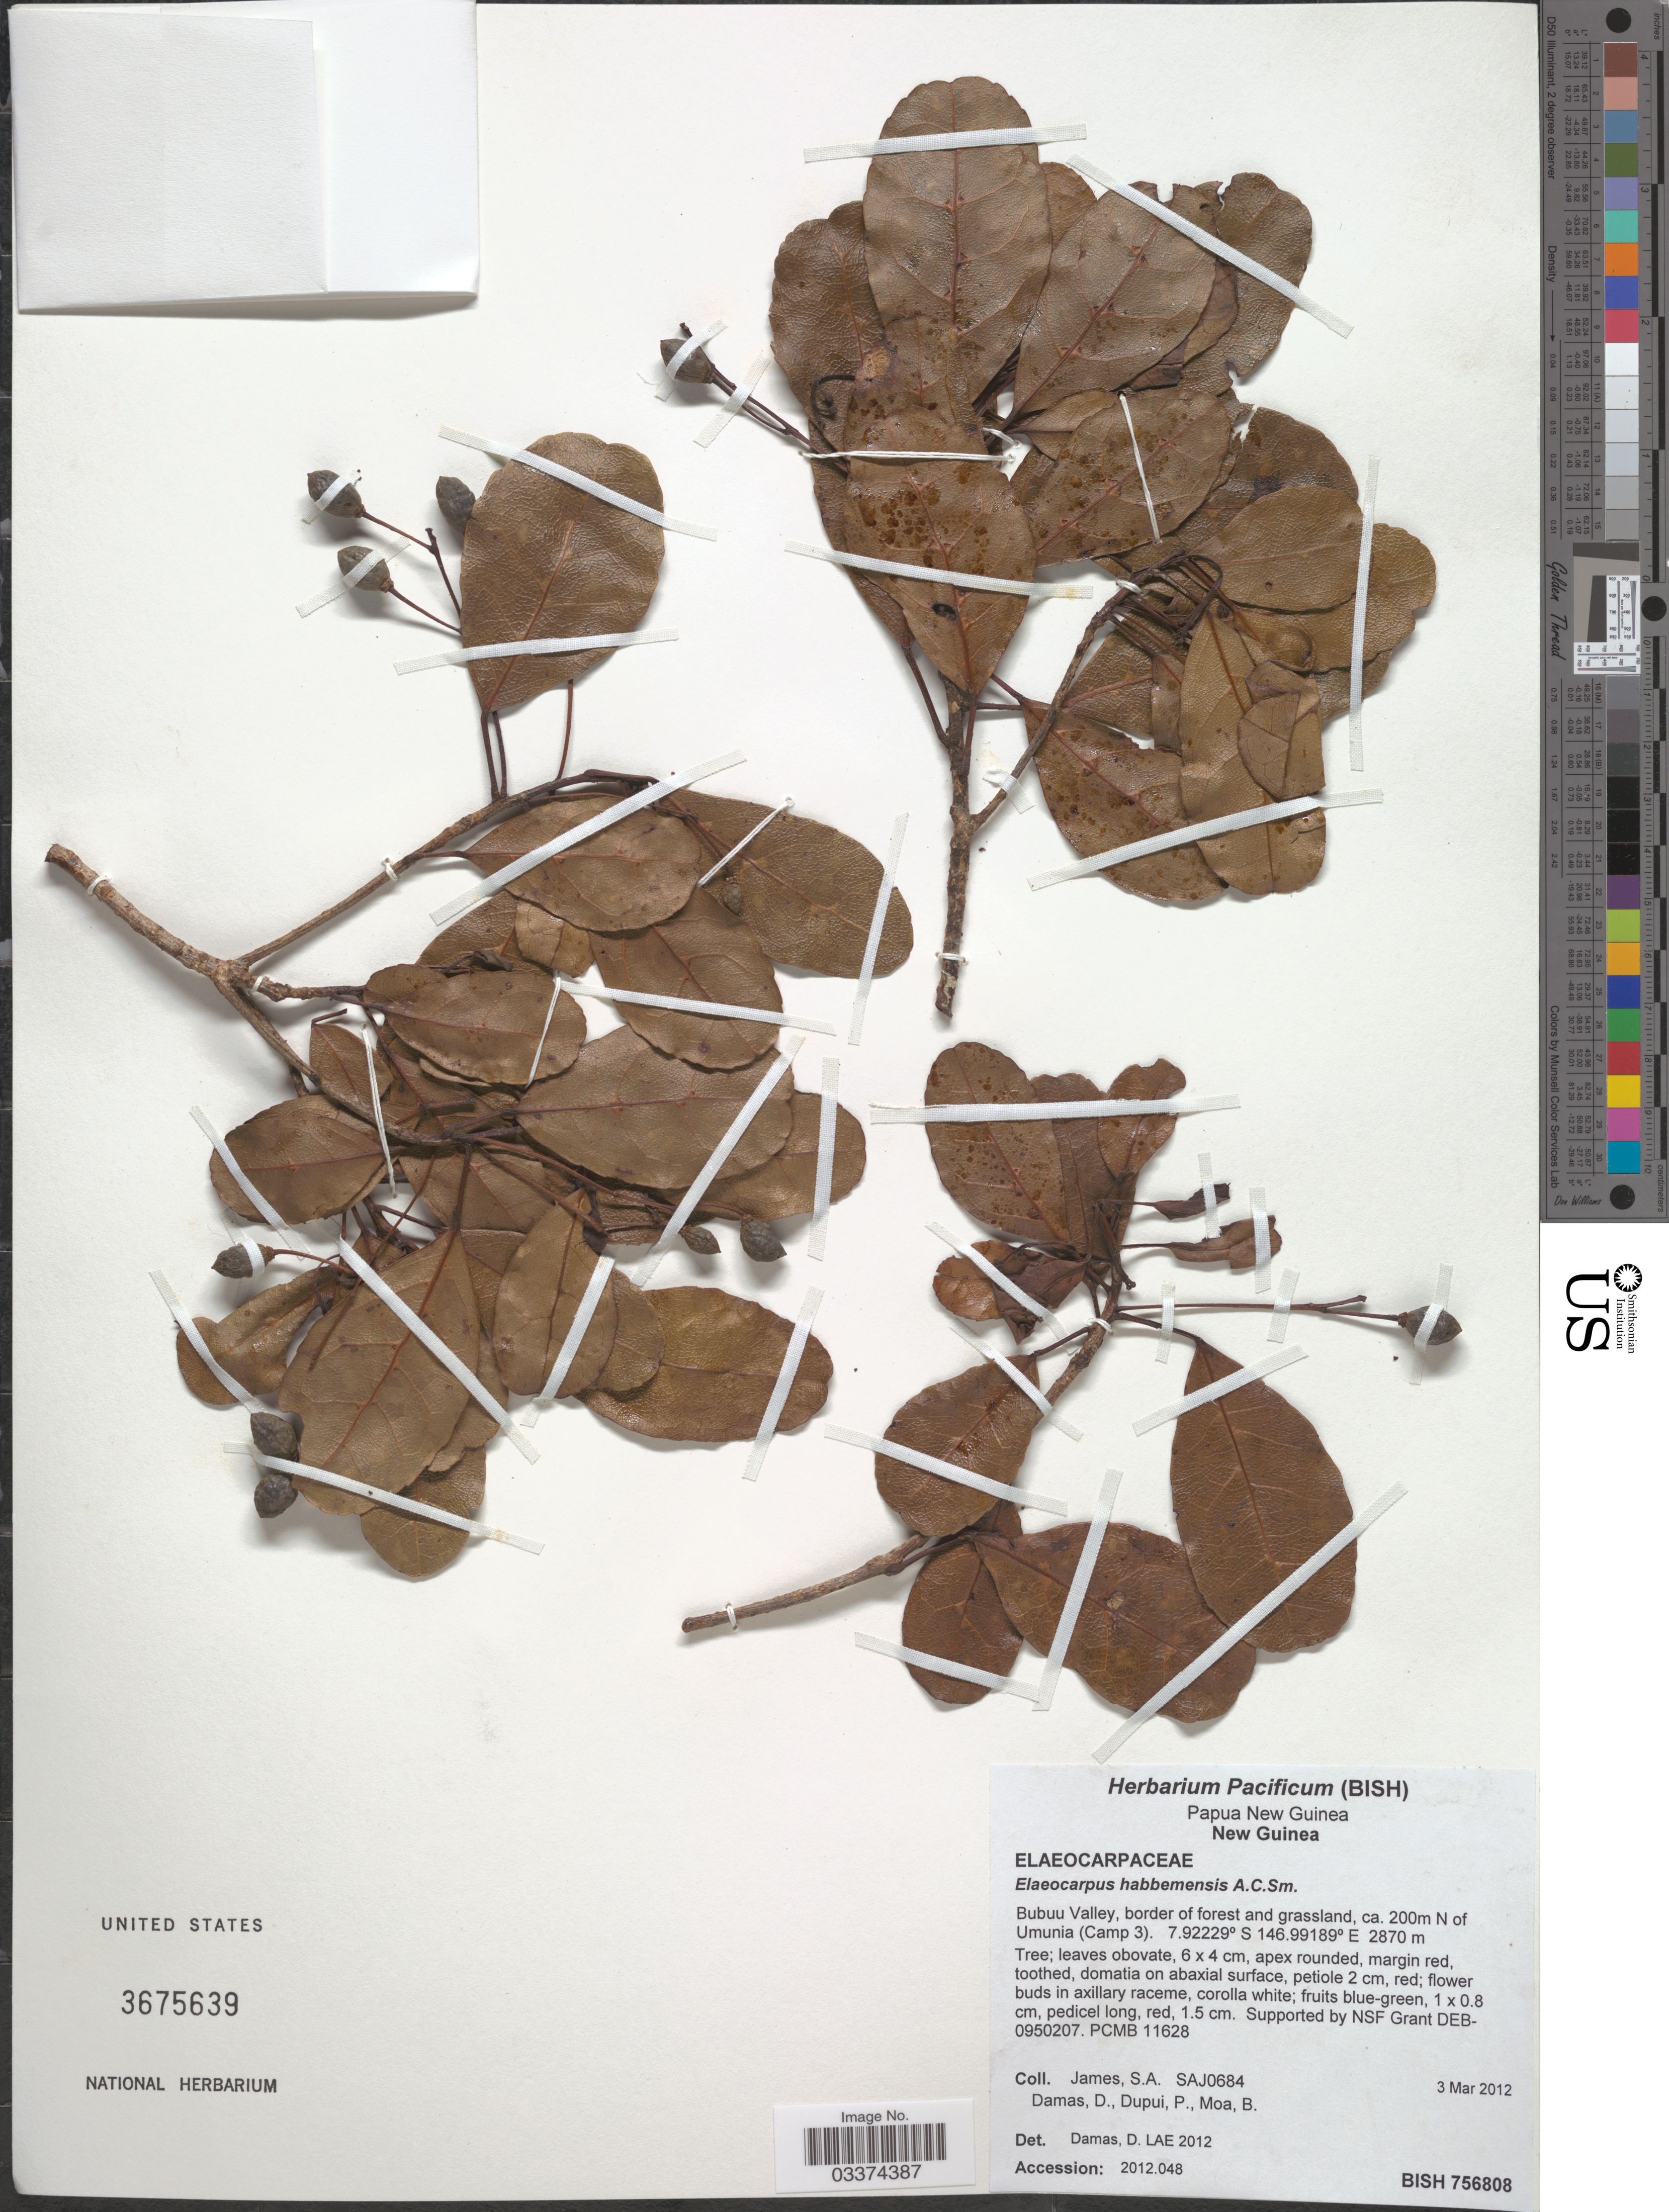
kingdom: Plantae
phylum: Tracheophyta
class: Magnoliopsida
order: Oxalidales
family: Elaeocarpaceae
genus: Elaeocarpus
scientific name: Elaeocarpus habbemensis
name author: A.C. Sm.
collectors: S. James, D. Damas, P. Dupui & B. Moa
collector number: SAJ0684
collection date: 2012-03-03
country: Papua New Guinea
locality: New Guinea, Bubuu Valley, border of forest and grassland, ca. 200m N of Umunia (Camp 3).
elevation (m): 2870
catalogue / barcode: US 3675639